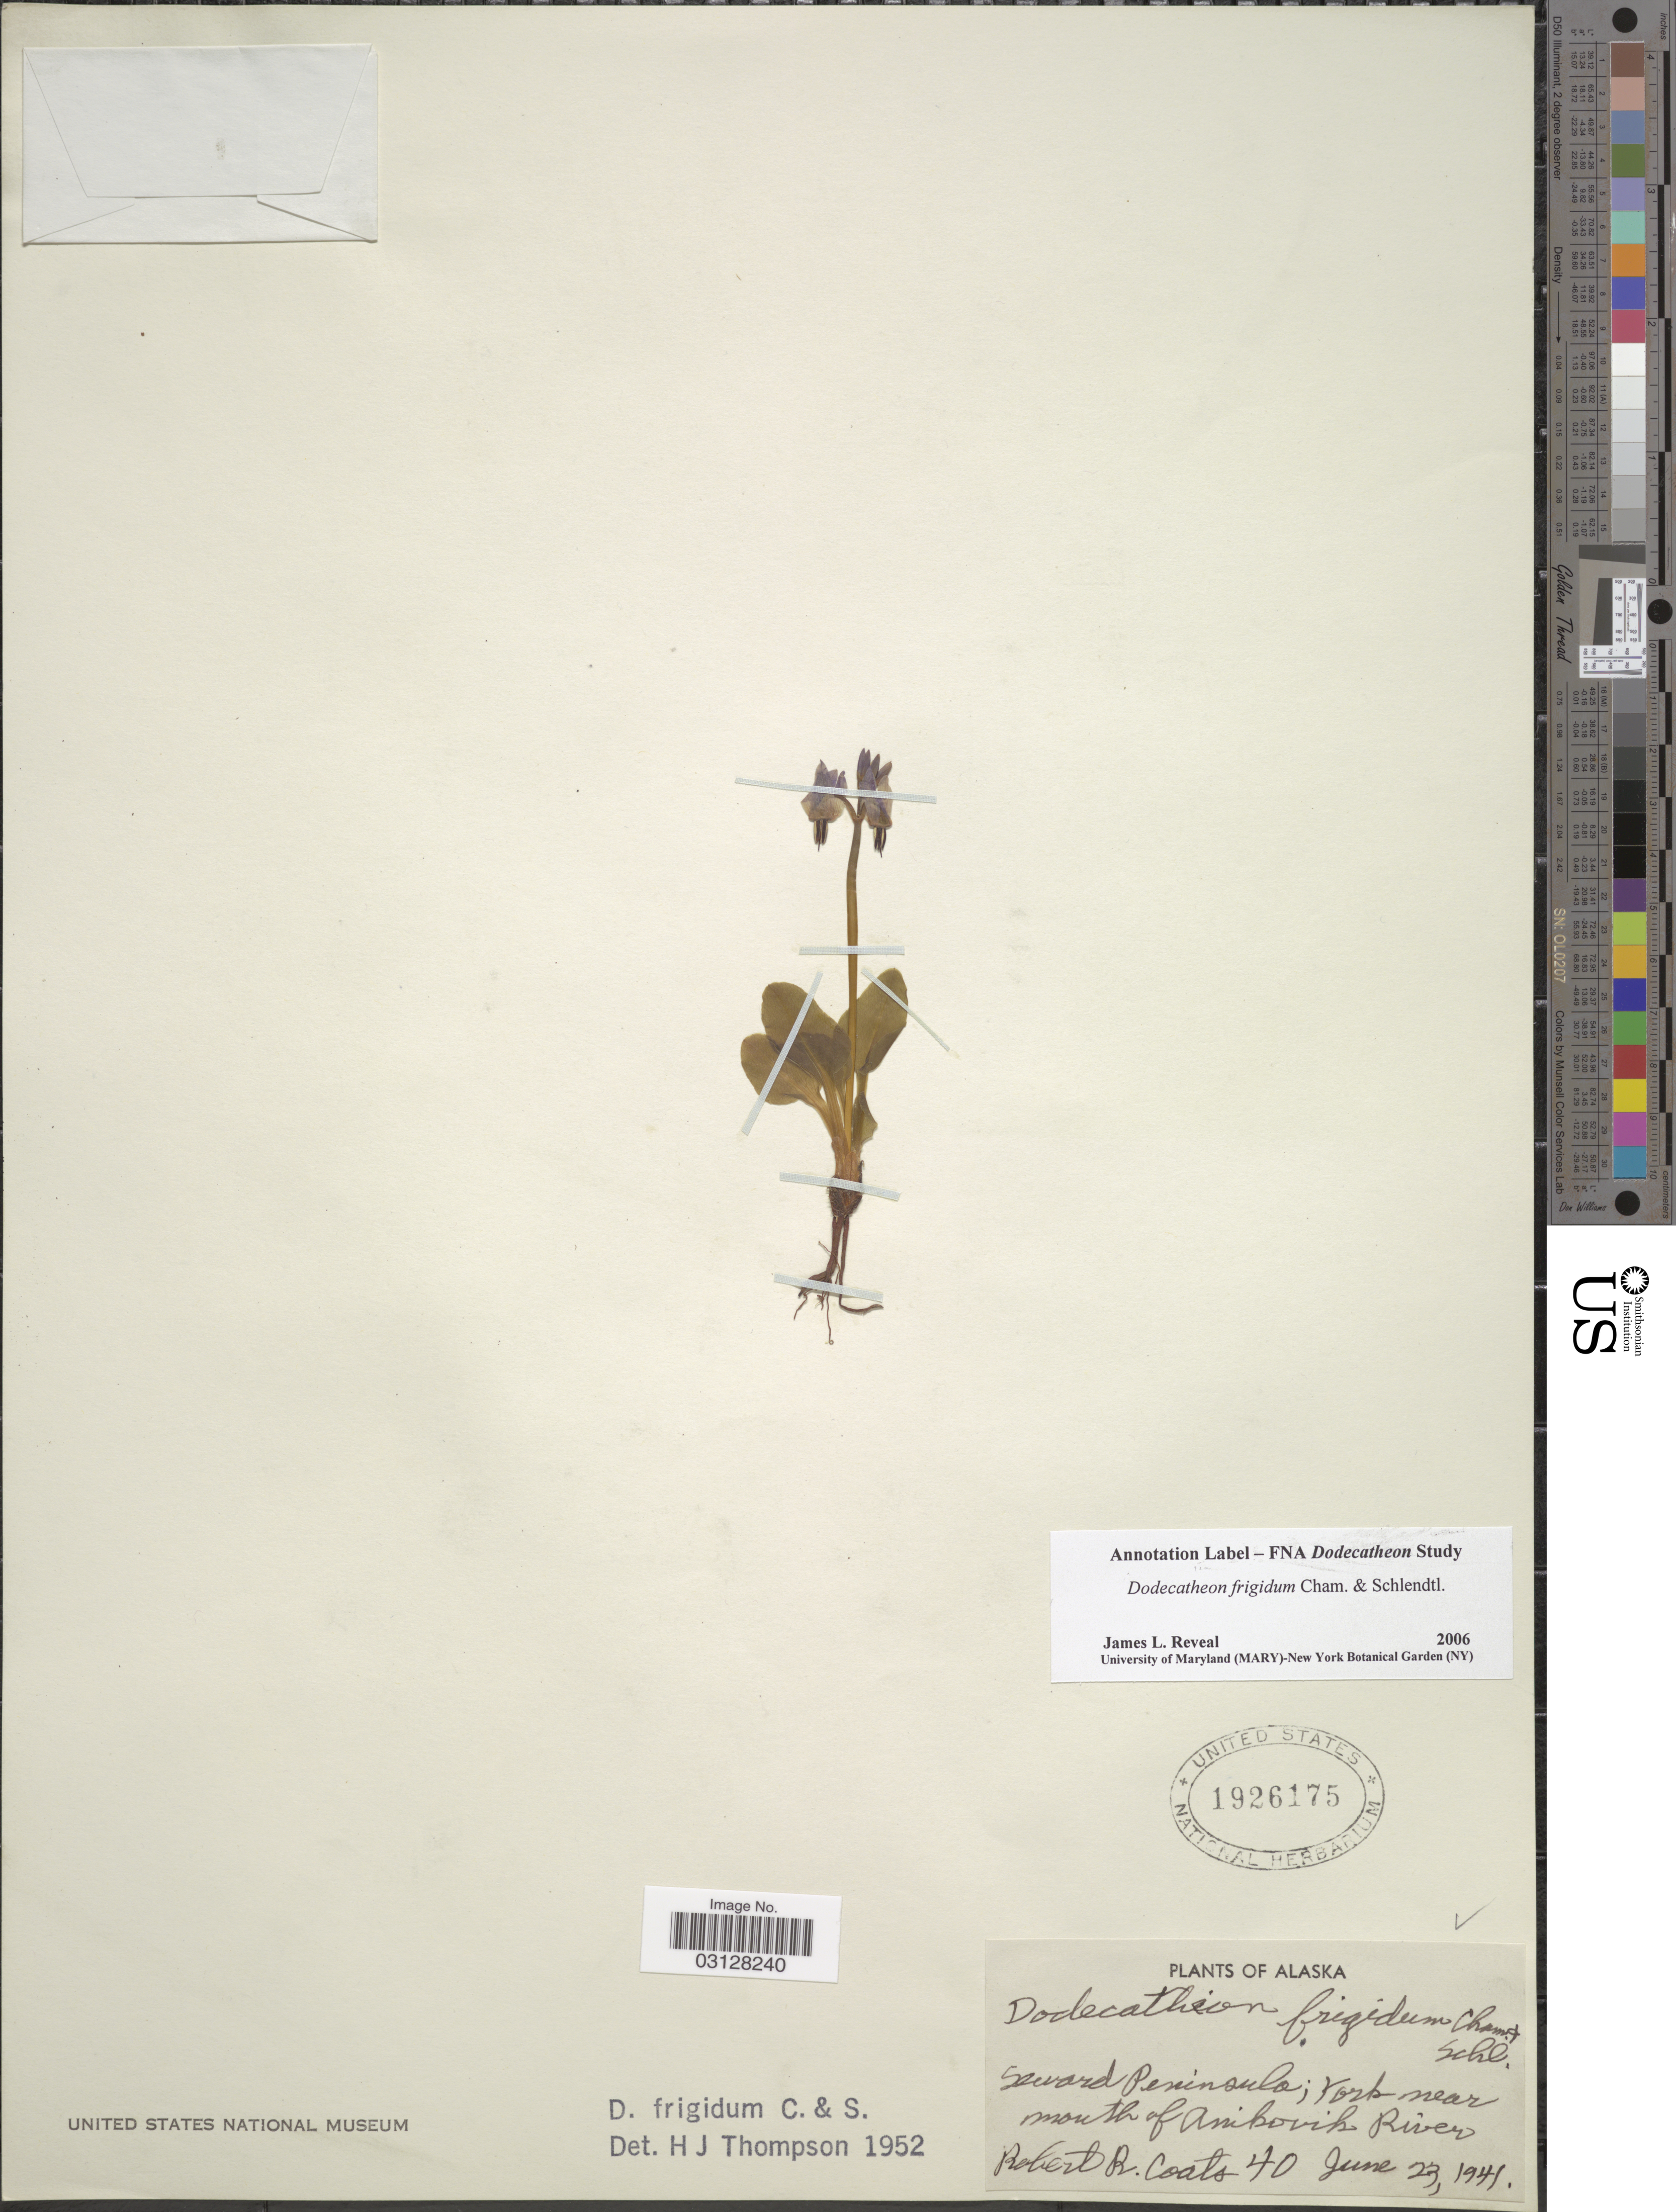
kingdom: Plantae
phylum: Tracheophyta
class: Magnoliopsida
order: Ericales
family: Primulaceae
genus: Dodecatheon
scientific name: Dodecatheon frigidum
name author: Cham. & Schltdl.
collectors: R. Coats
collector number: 40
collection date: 1941-06-23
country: United States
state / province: Alaska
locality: Seward Peninsula; York near mouth of Anikovik River.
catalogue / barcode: US 1926175